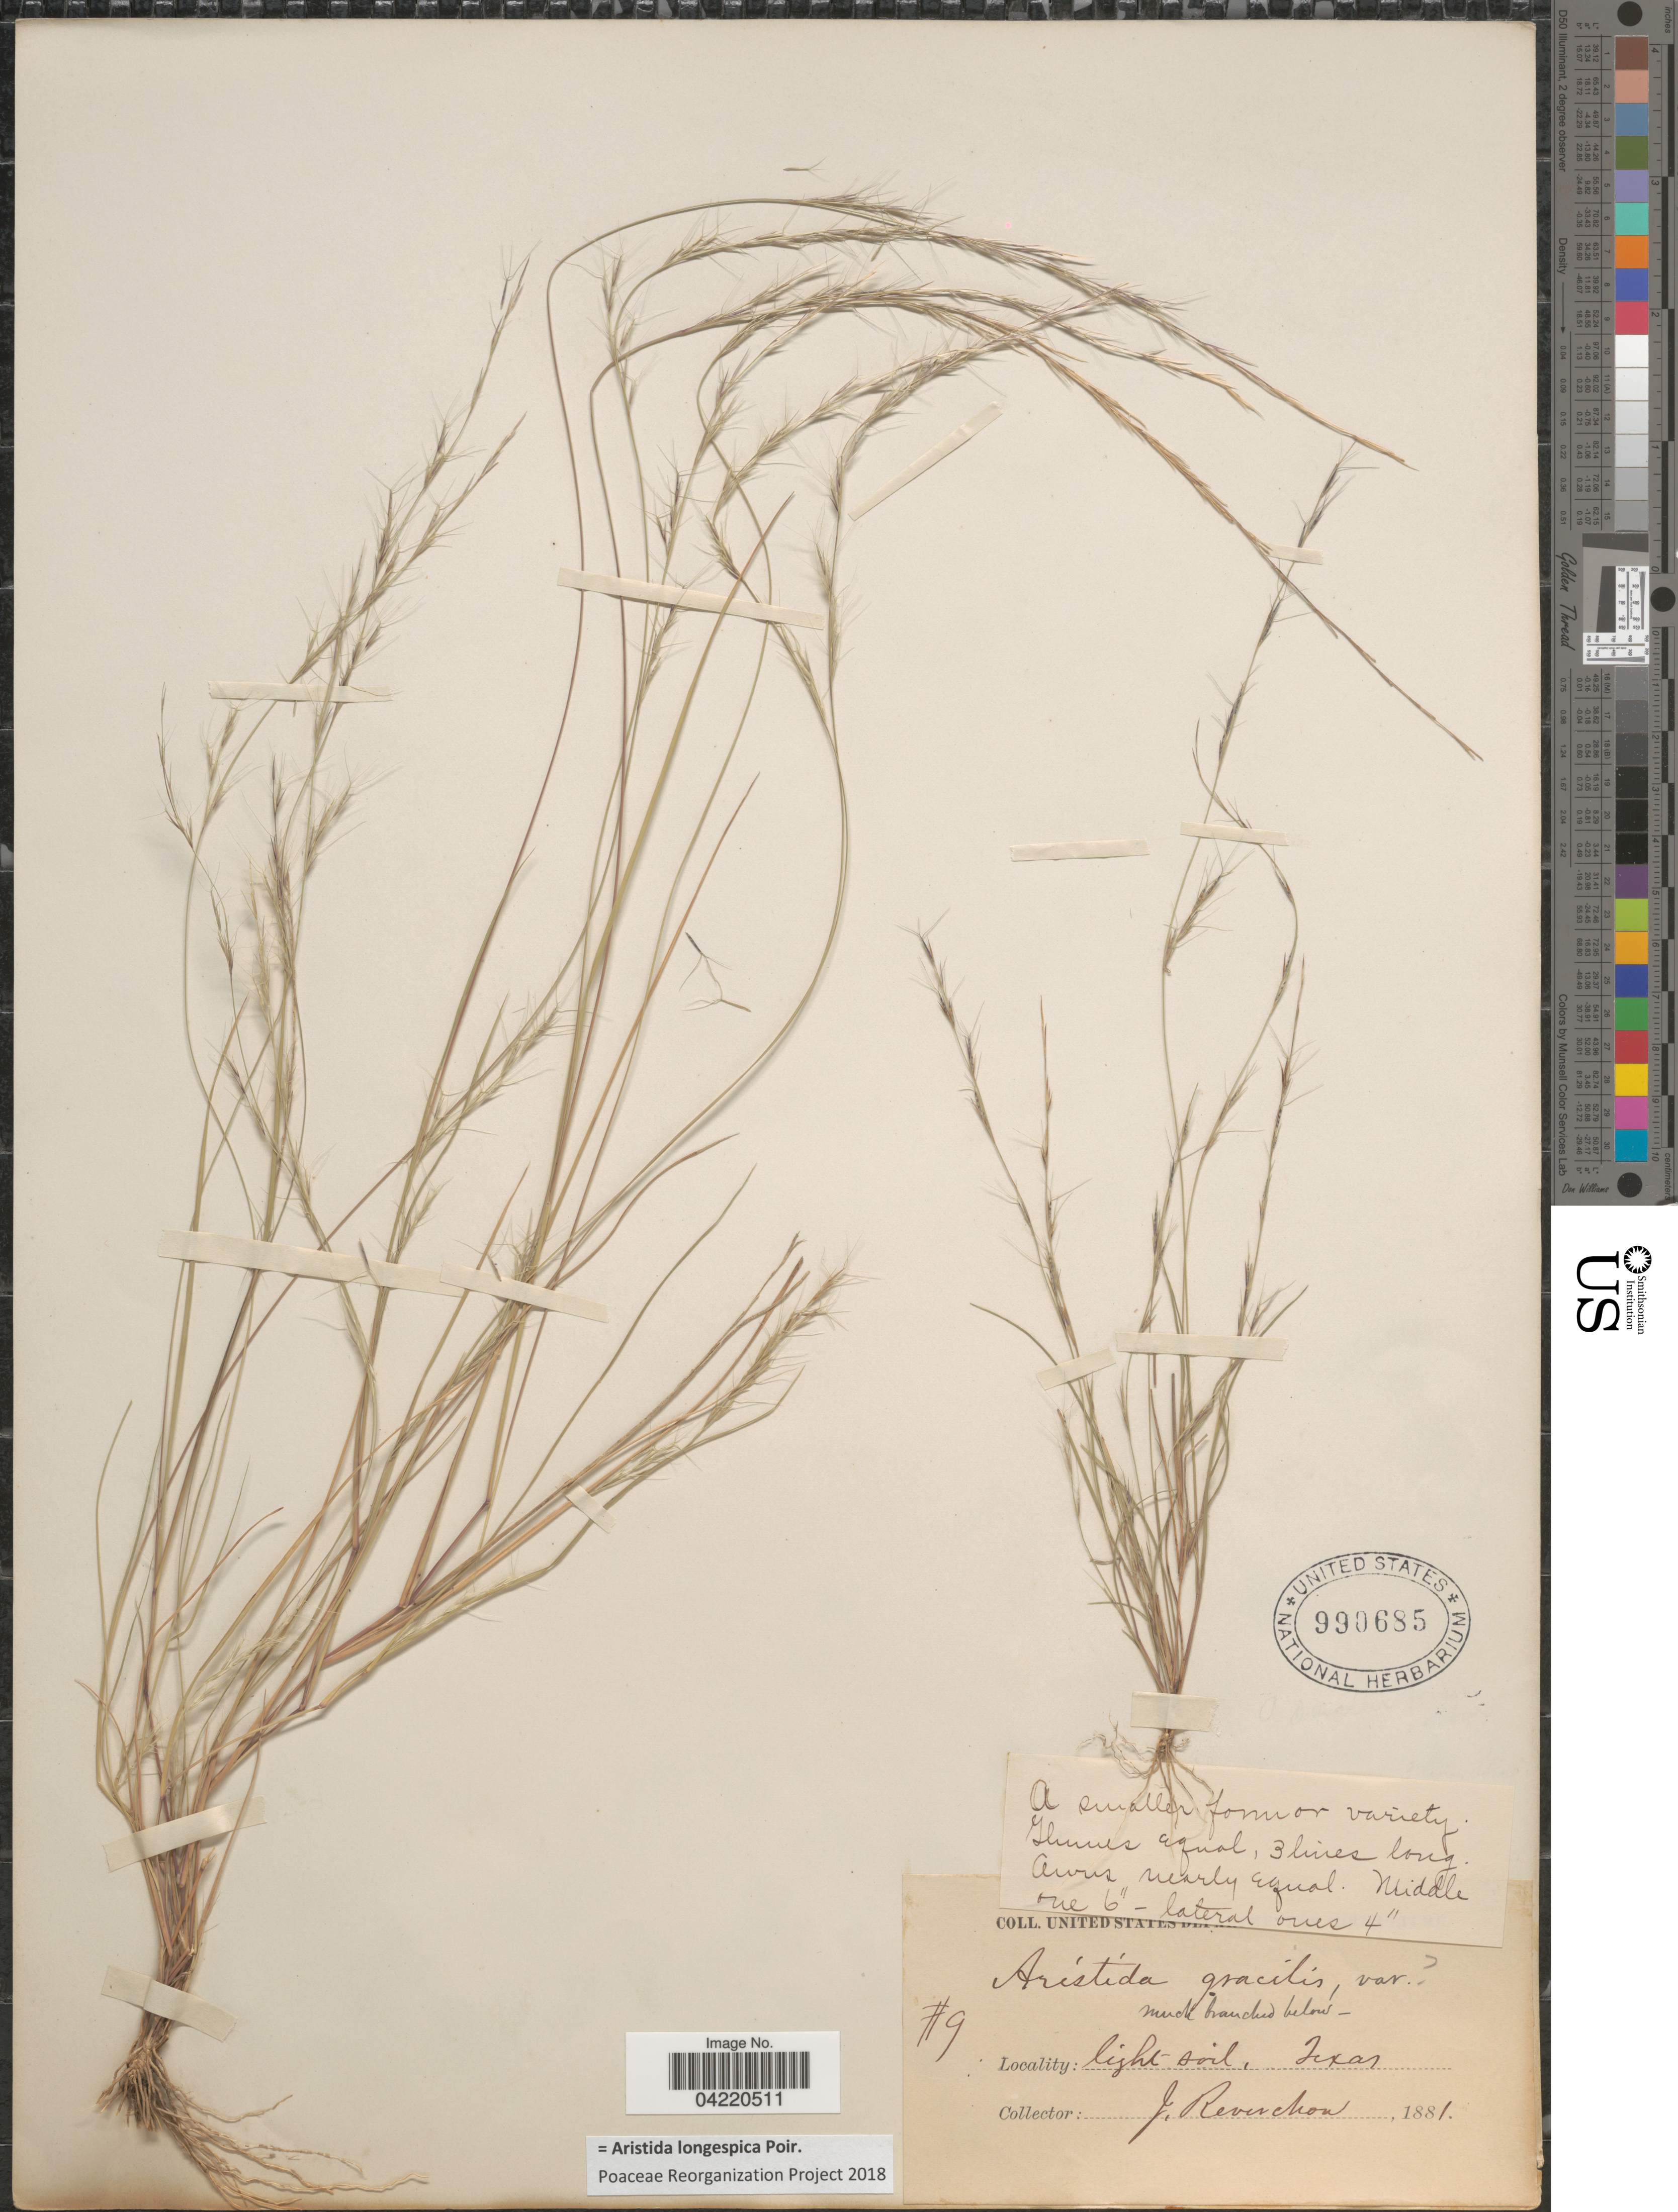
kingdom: Plantae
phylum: Tracheophyta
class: Liliopsida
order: Poales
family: Poaceae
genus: Aristida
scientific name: Aristida longespica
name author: Poir.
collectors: J. Reverchon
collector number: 9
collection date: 1881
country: United States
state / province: Texas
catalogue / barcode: US 990685